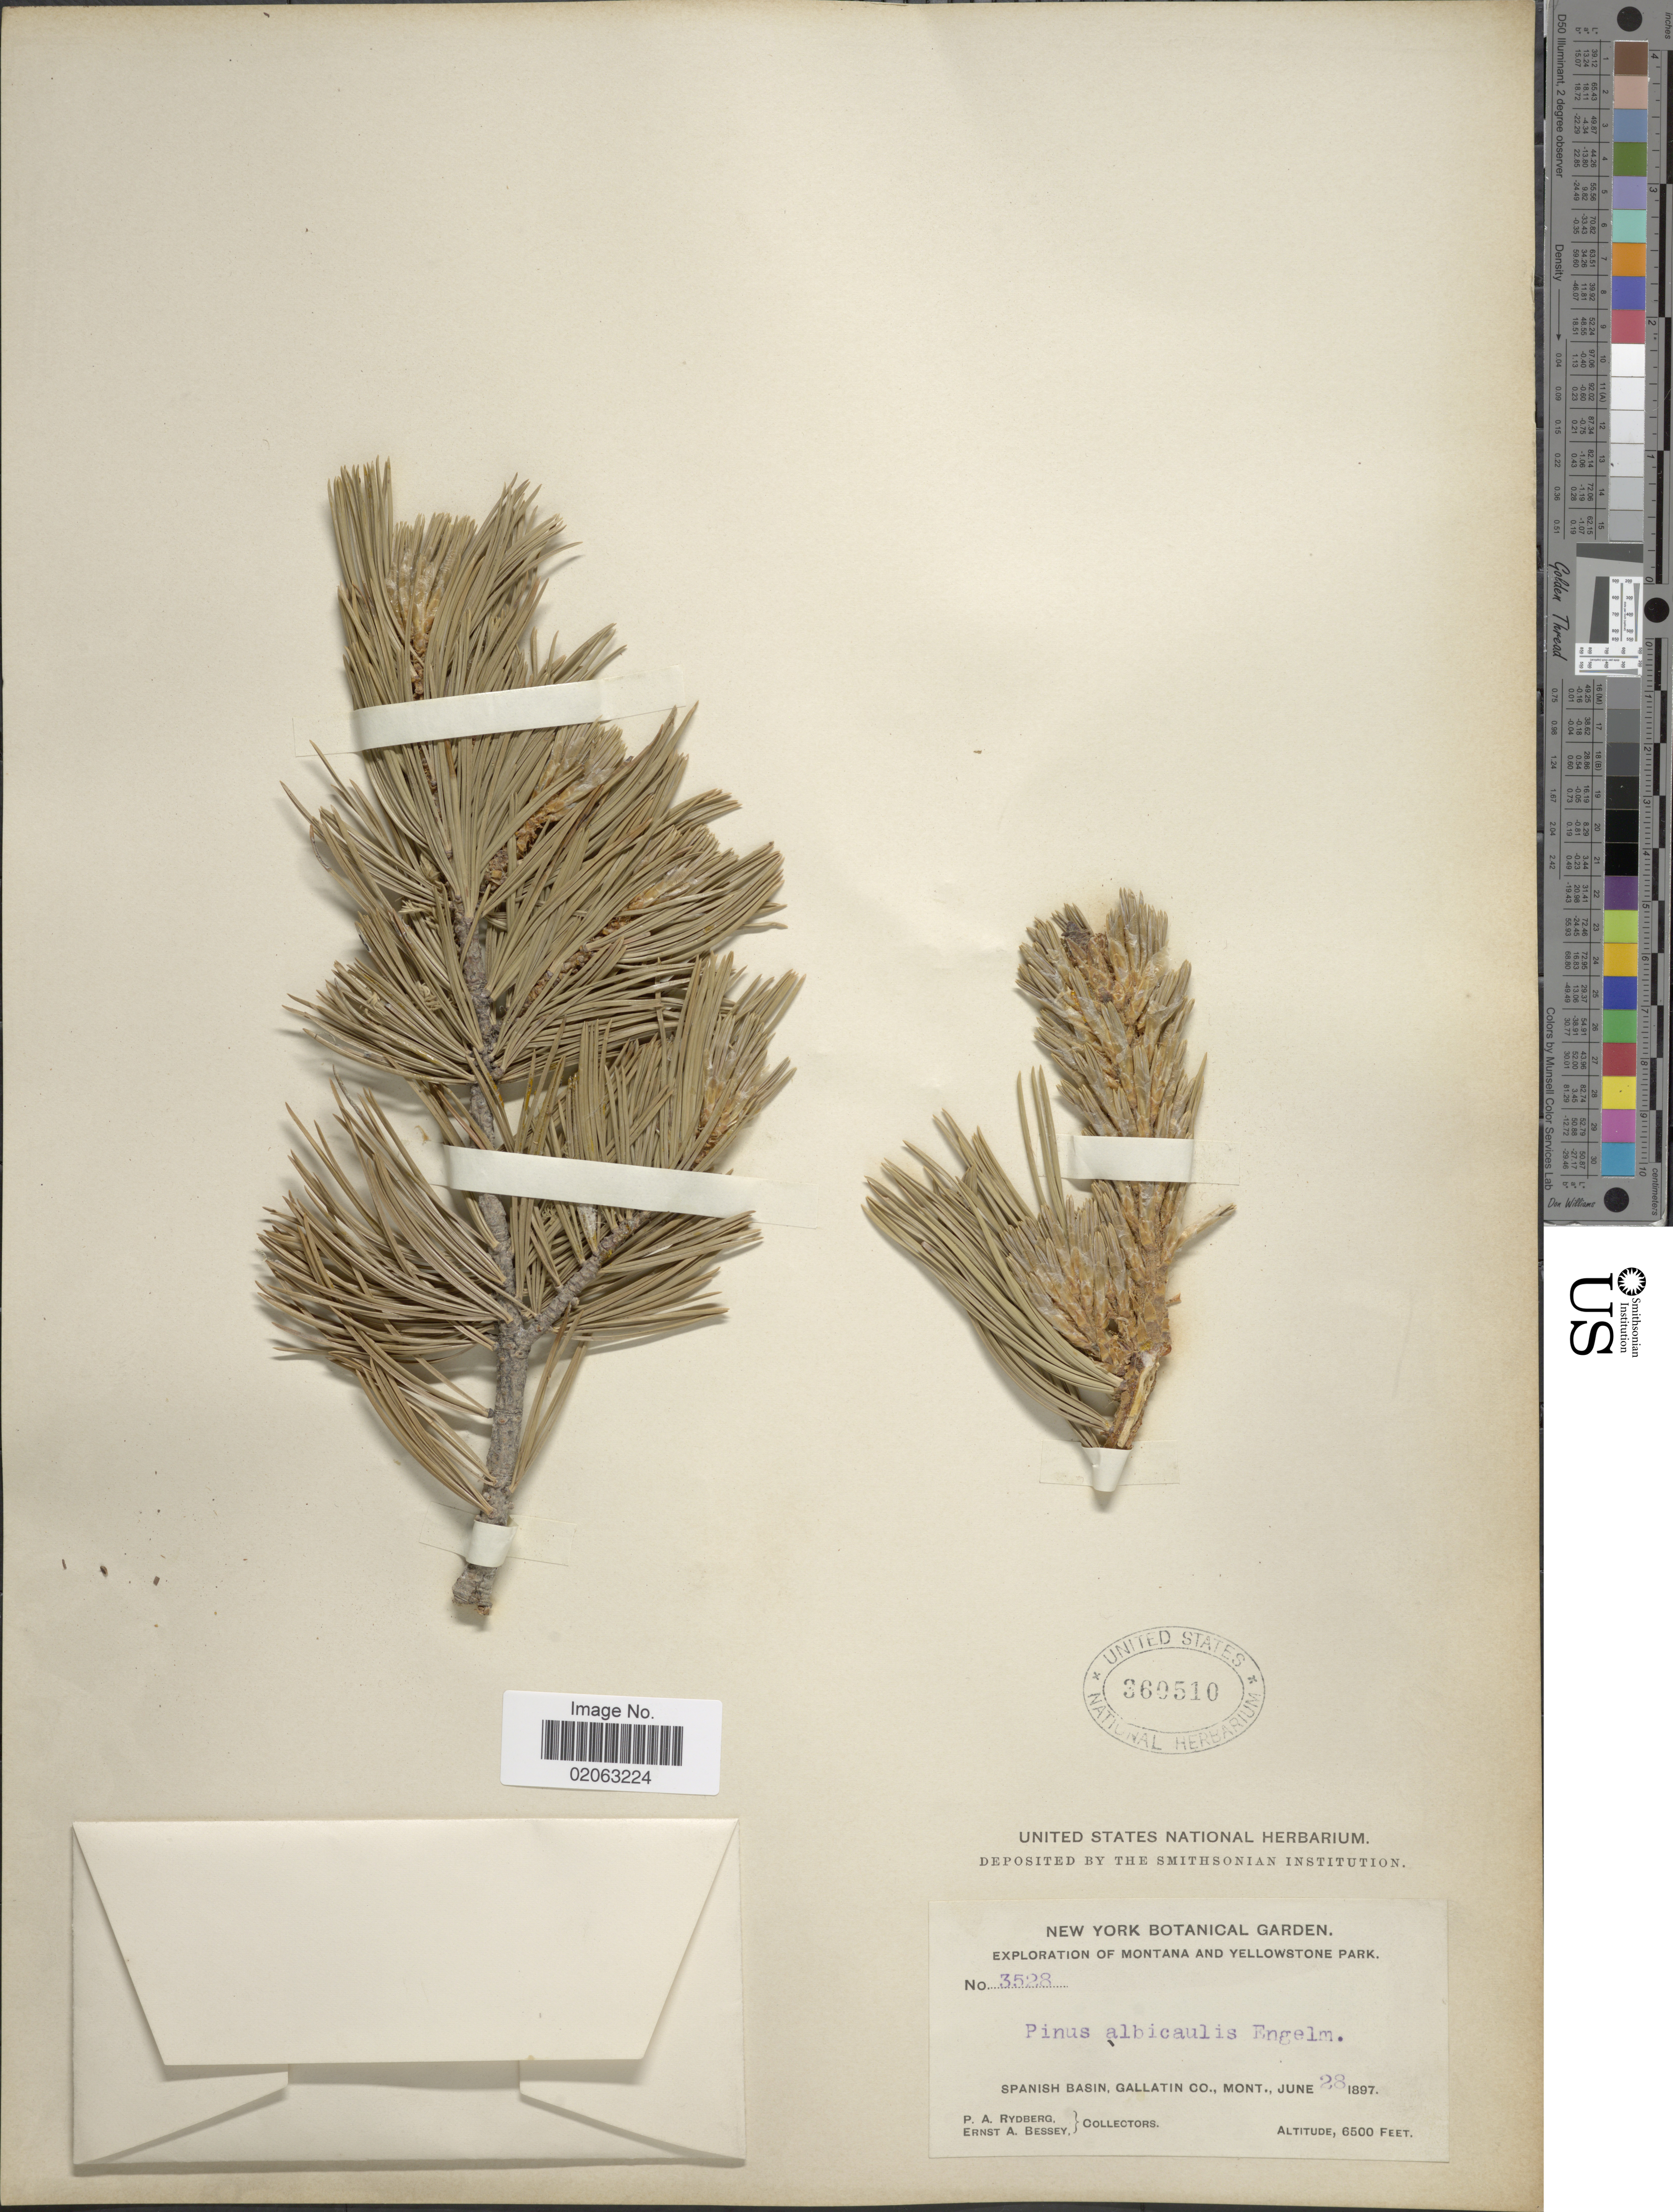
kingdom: Plantae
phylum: Tracheophyta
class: Pinopsida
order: Pinales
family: Pinaceae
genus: Pinus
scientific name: Pinus albicaulis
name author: Engelm.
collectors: P. A. Rydberg & E. A. Bessey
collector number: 3528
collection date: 1897-06-28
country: United States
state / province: Montana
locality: Montana and Yellowstone Park, Spanish Basin, Gallatin Co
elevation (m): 1981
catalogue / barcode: US 360510